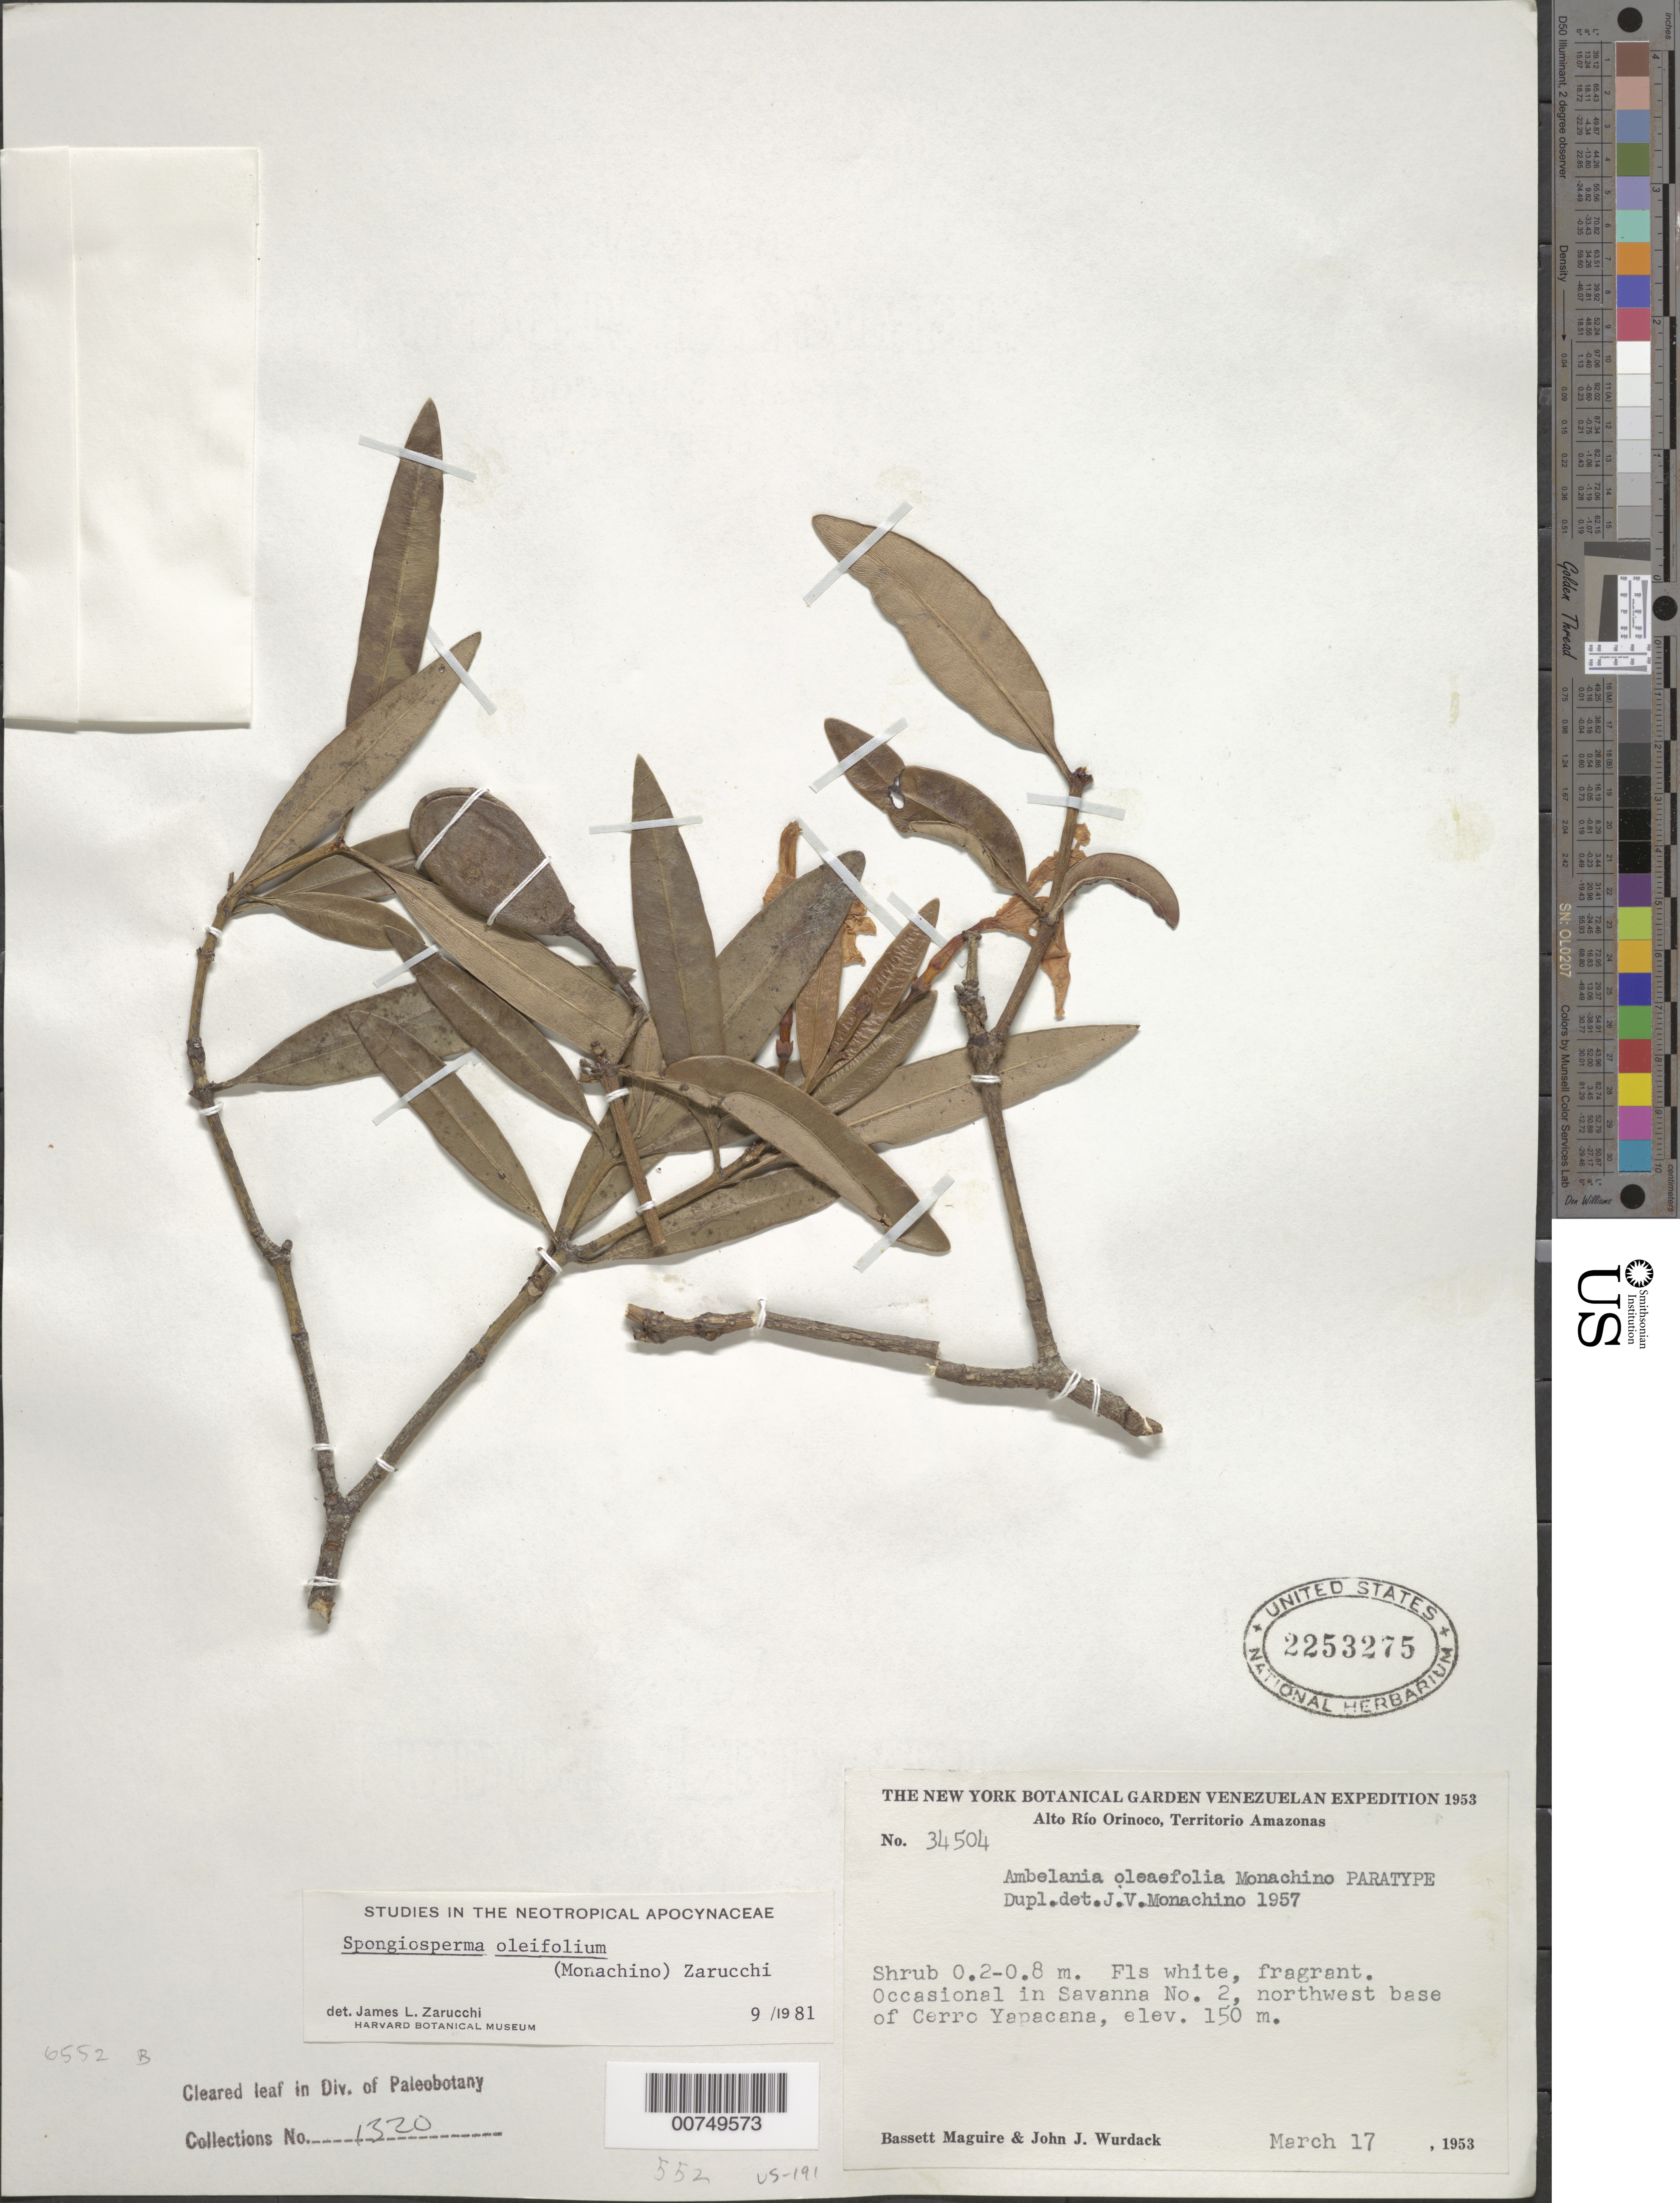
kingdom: Plantae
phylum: Tracheophyta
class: Magnoliopsida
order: Gentianales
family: Apocynaceae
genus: Spongiosperma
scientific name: Spongiosperma oleifolium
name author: (Monach.) Zarucchi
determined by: Zarucchi, J. L.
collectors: B. Maguire & J. J. Wurdack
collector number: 34504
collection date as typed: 17-Mar-53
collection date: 1953-03-17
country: Venezuela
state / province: Amazonas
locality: Alto Río Orinoco, Cerro Yapacána, NW base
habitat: Savanna No. 2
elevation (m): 150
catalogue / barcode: US 2253275